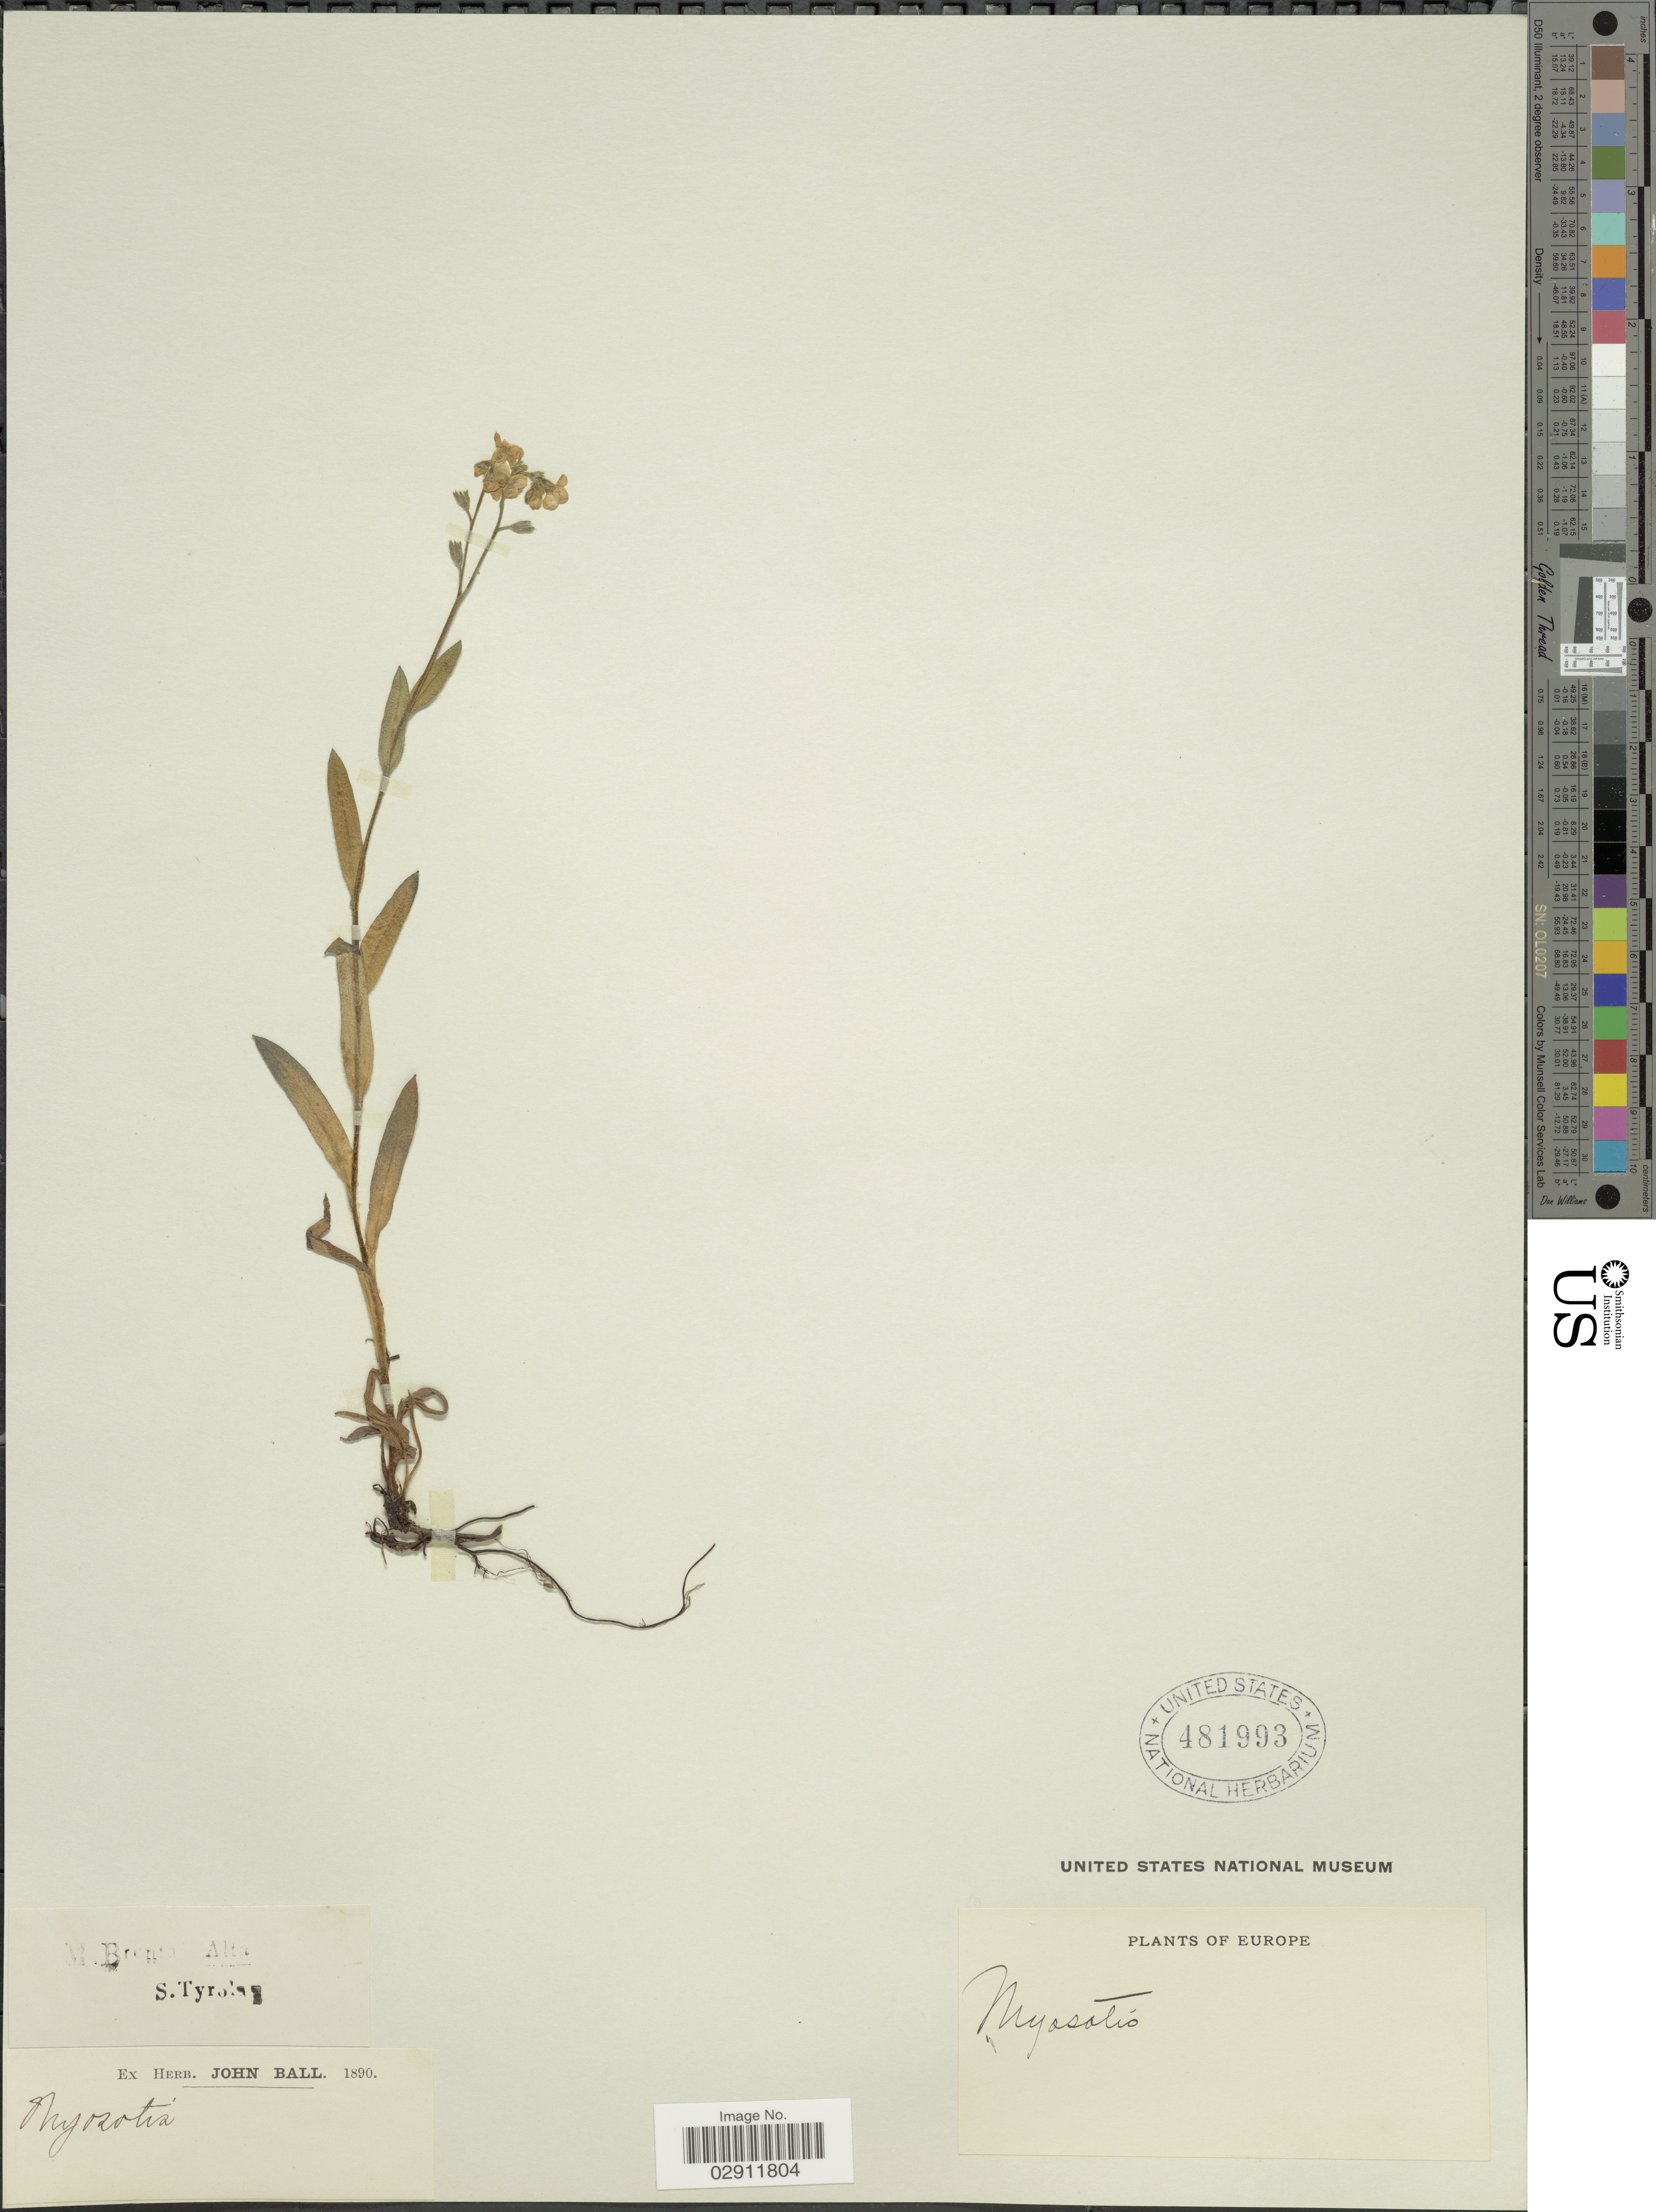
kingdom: Plantae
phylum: Tracheophyta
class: Magnoliopsida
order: Boraginales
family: Boraginaceae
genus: Myosotis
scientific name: Myosotis sp.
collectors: ex herb. John Ball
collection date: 1890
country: Italy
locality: M. Brenta Alta, S. Tyrol.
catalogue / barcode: US 481993